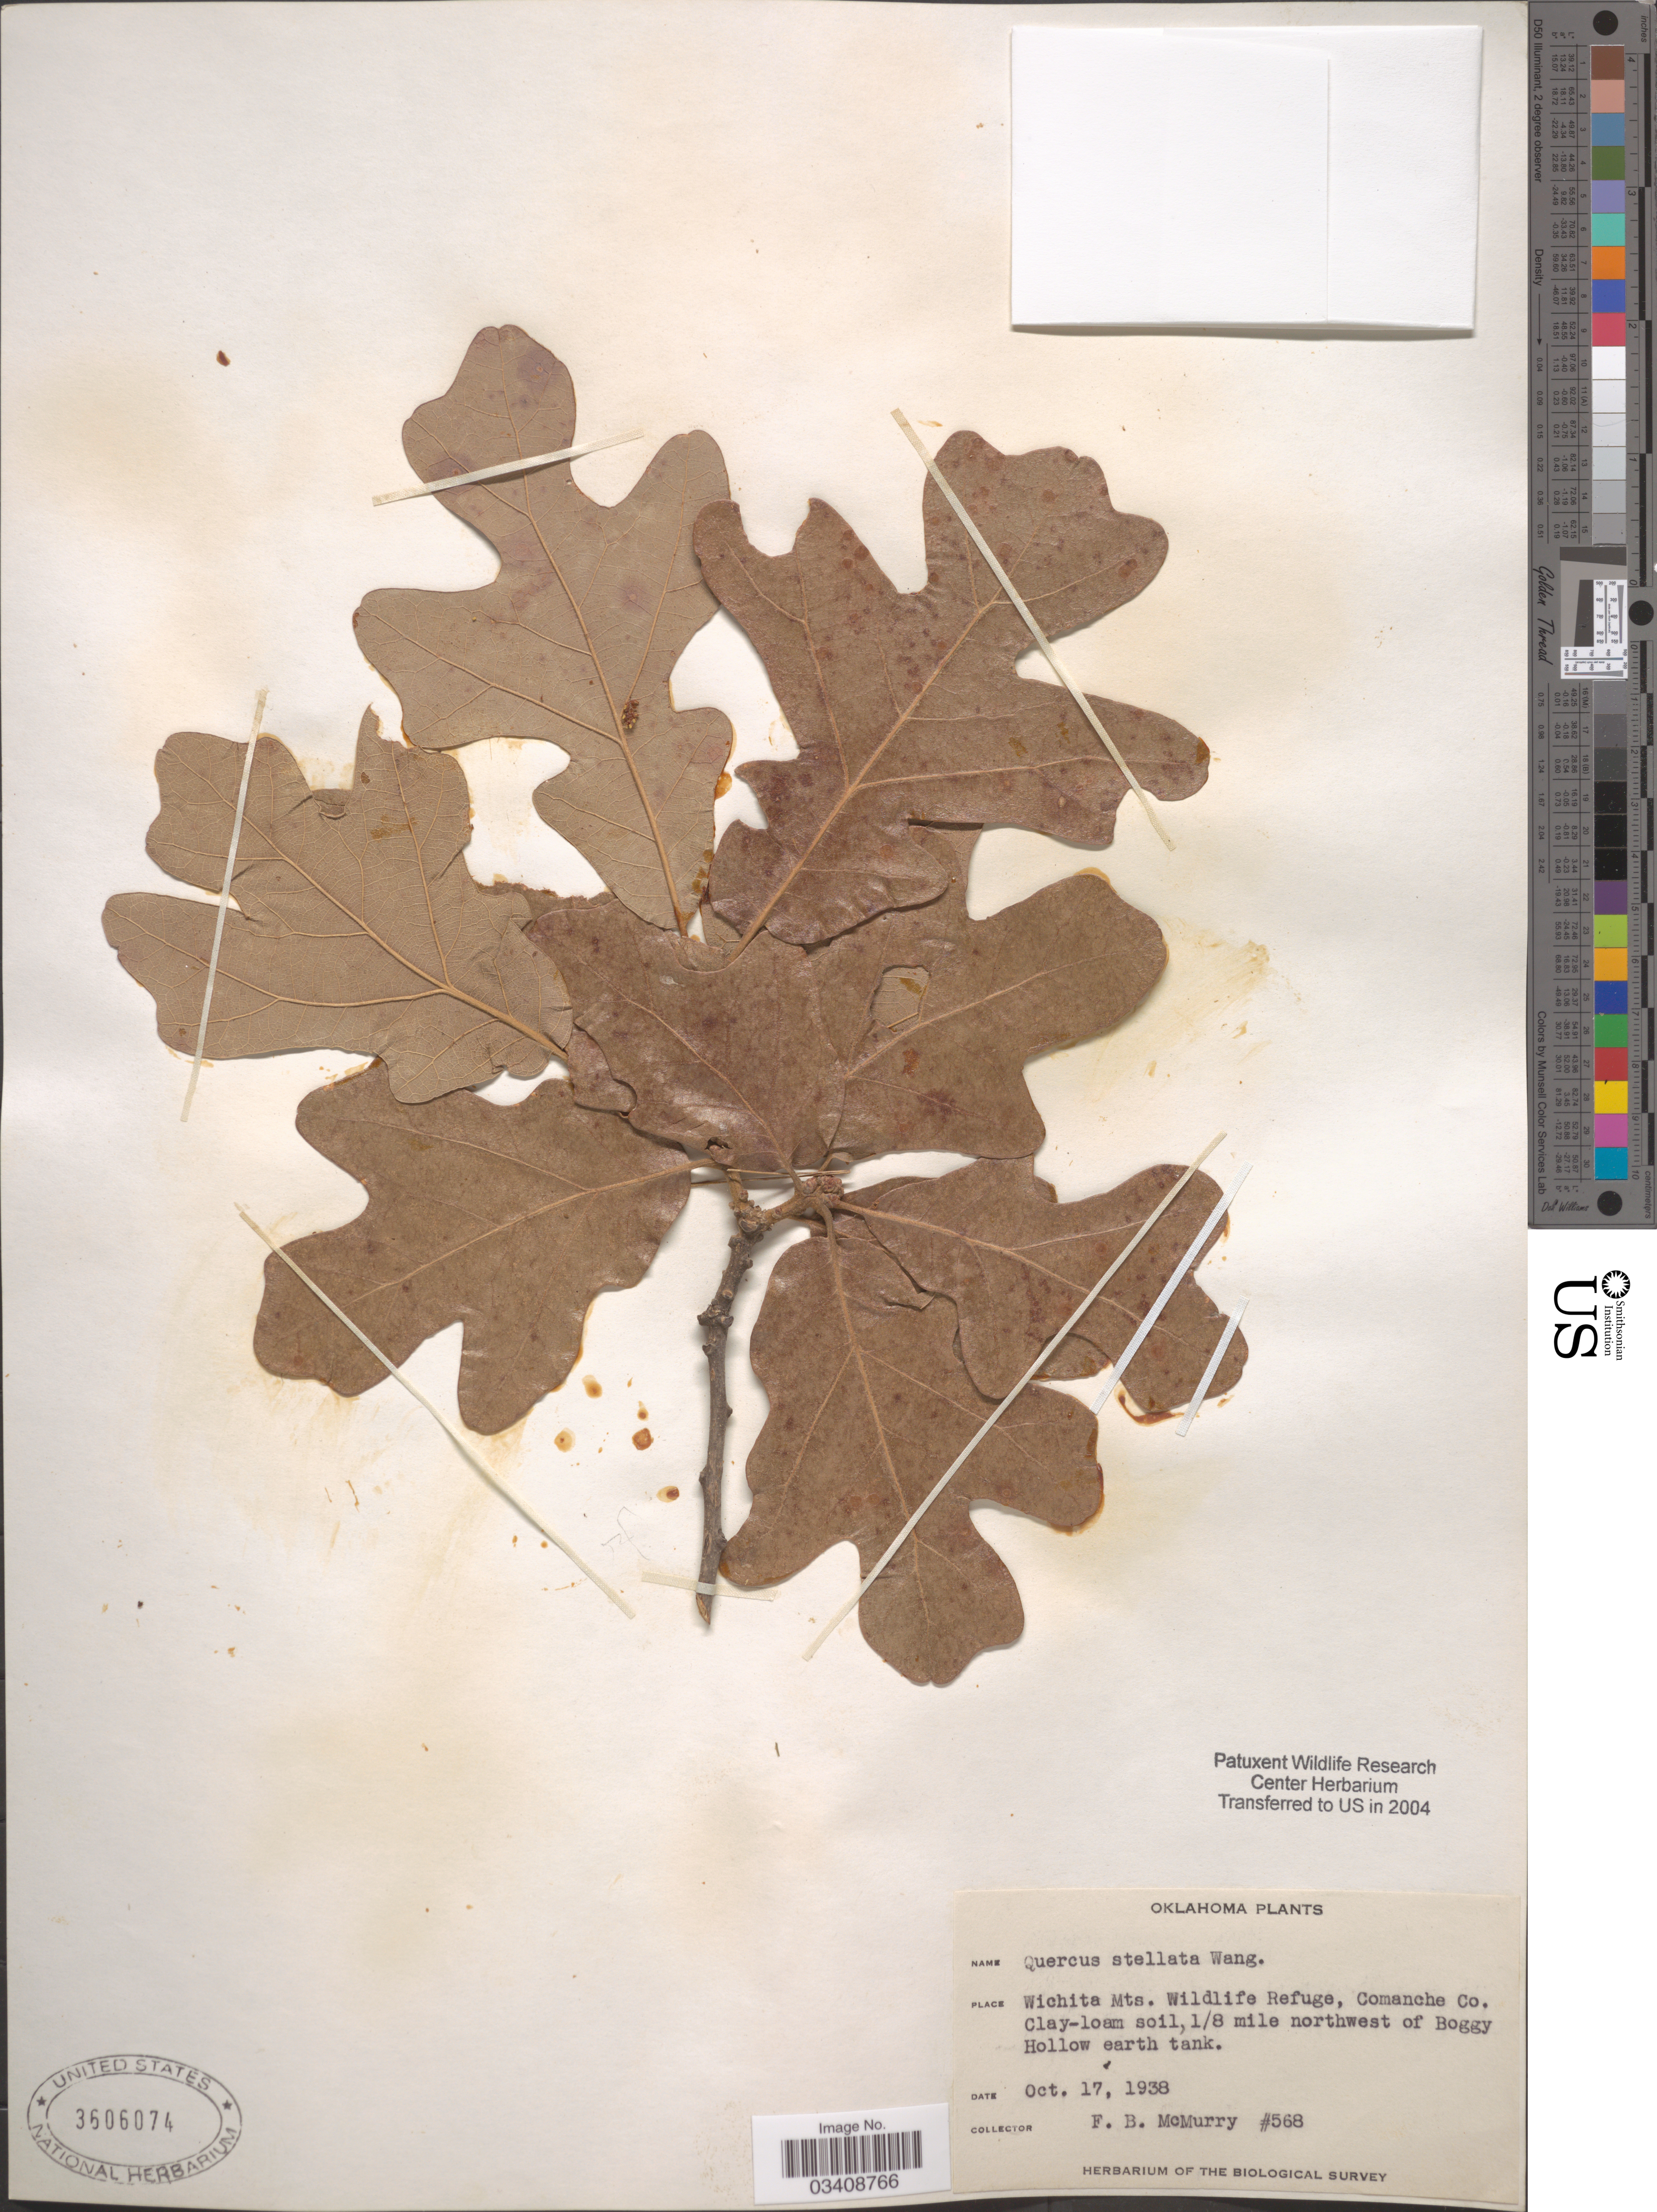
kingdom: Plantae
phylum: Tracheophyta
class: Magnoliopsida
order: Fagales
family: Fagaceae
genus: Quercus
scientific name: Quercus stellata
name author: Wangenh.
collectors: F. B. McMurry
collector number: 568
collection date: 1938-10-17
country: United States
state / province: Oklahoma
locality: Wichita Mts. Wildlfie Refuge, Comanche Co. 1/8 mile northwest of Boggy Hollow earth tank.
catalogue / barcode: US 3606074